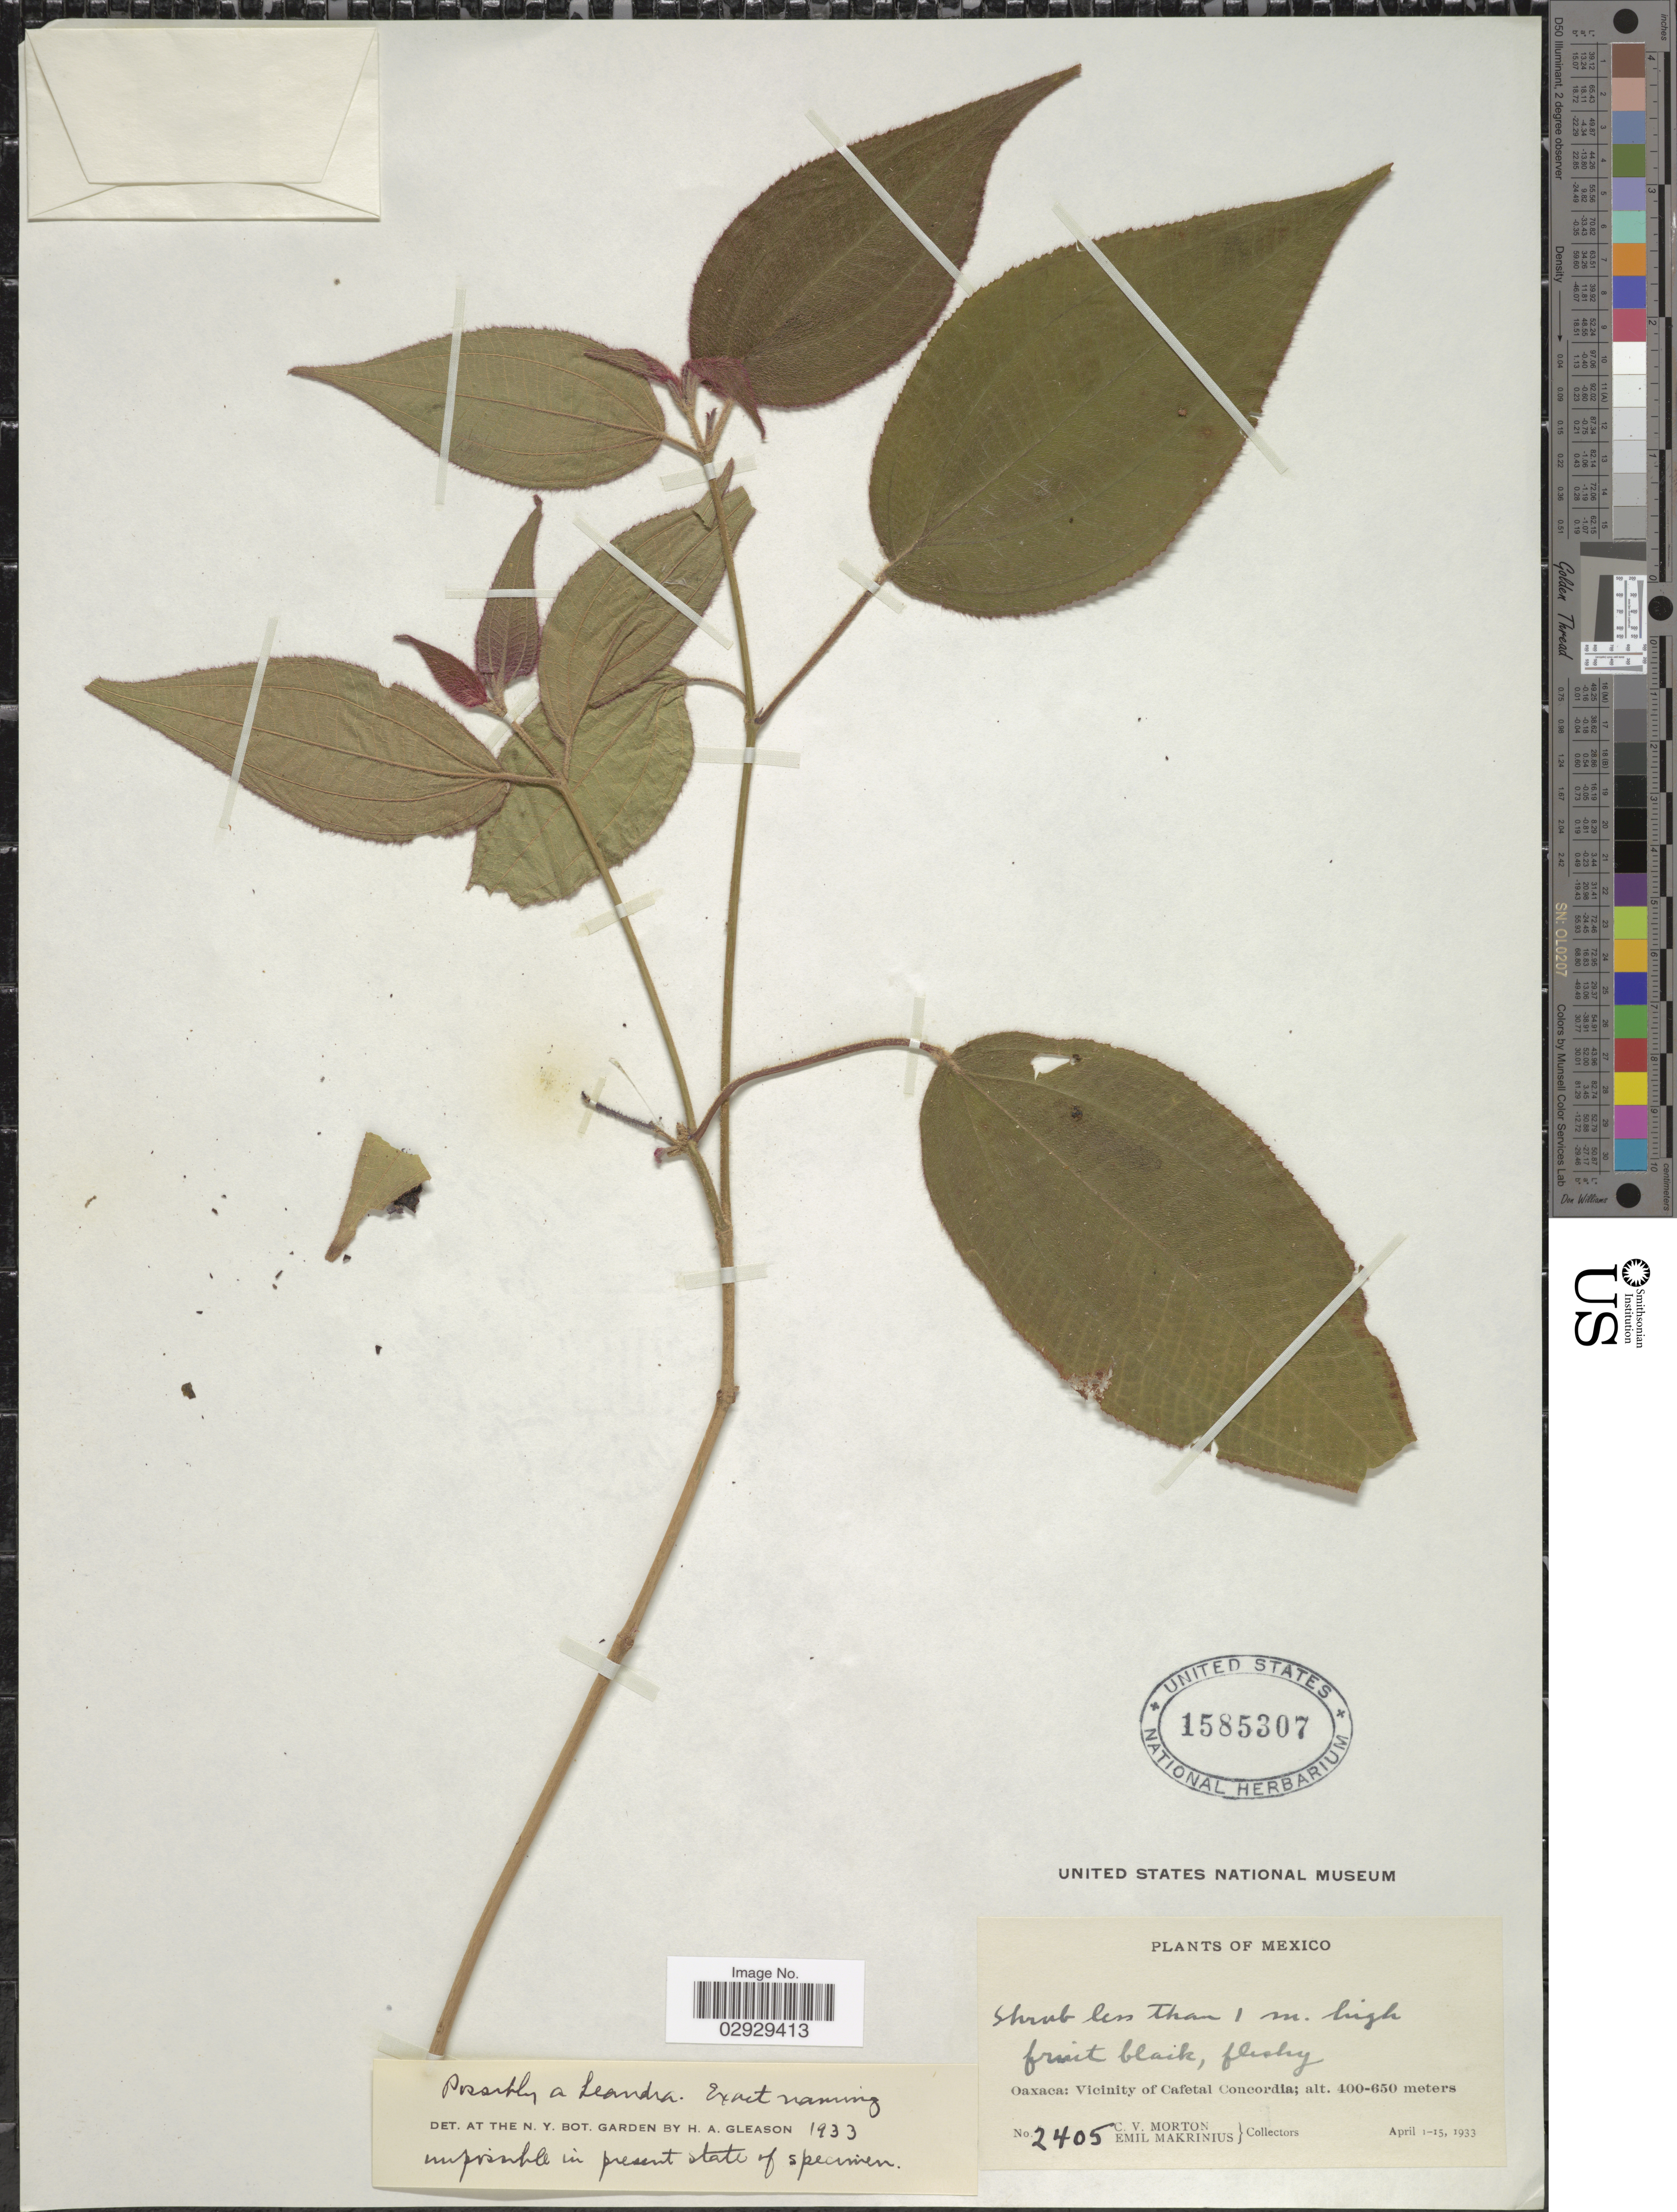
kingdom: Plantae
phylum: Tracheophyta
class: Magnoliopsida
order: Myrtales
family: Melastomataceae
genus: Leandra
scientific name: Leandra sp.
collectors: C. V. Morton & E. Makrinius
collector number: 2405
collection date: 1933-04-01/1933-04-15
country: Mexico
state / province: Oaxaca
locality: Vicinity of Cafetal Concordia.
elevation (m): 400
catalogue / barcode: US 1585307